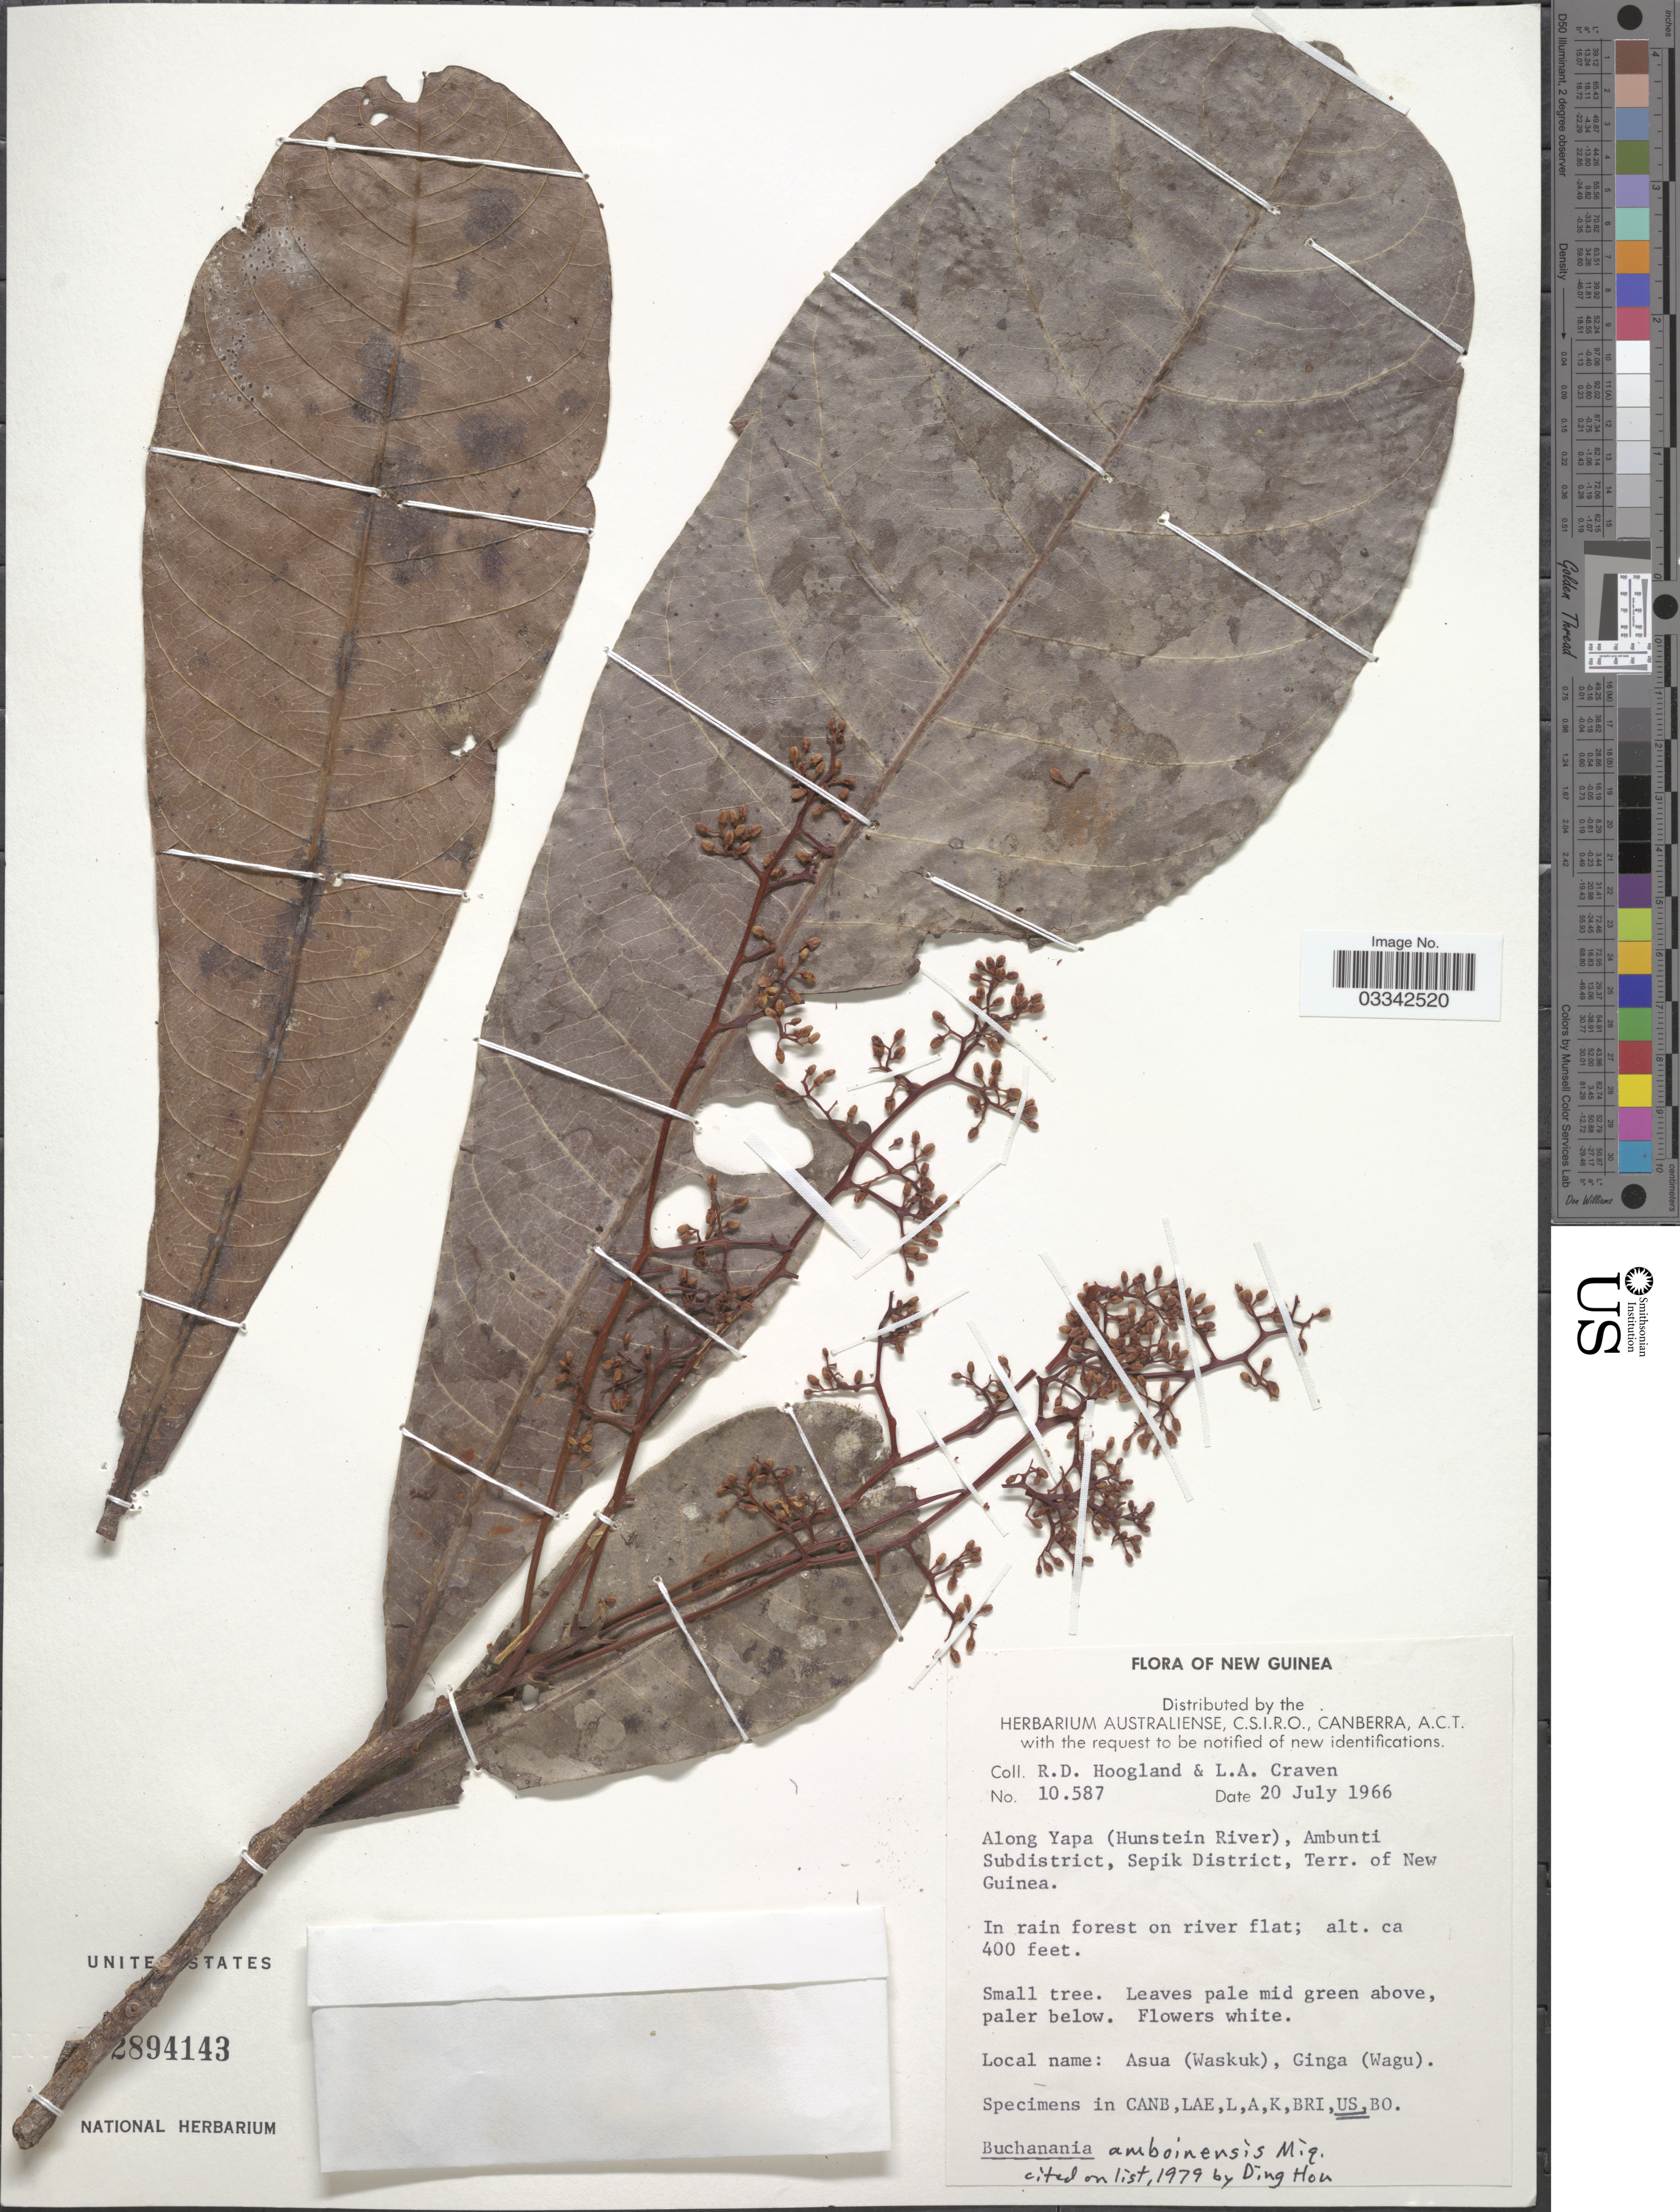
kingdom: Plantae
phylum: Tracheophyta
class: Magnoliopsida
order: Sapindales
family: Anacardiaceae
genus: Buchanania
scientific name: Buchanania amboinensis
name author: Miq.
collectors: R. D. Hoogland & L. A. Craven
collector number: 10587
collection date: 1966-07-20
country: Papua New Guinea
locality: New Guinea. Along Yapa (Hunstein River), Ambunti Subdistrict, Sepik District, Terr. of New Guinea.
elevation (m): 122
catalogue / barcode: US 2894143